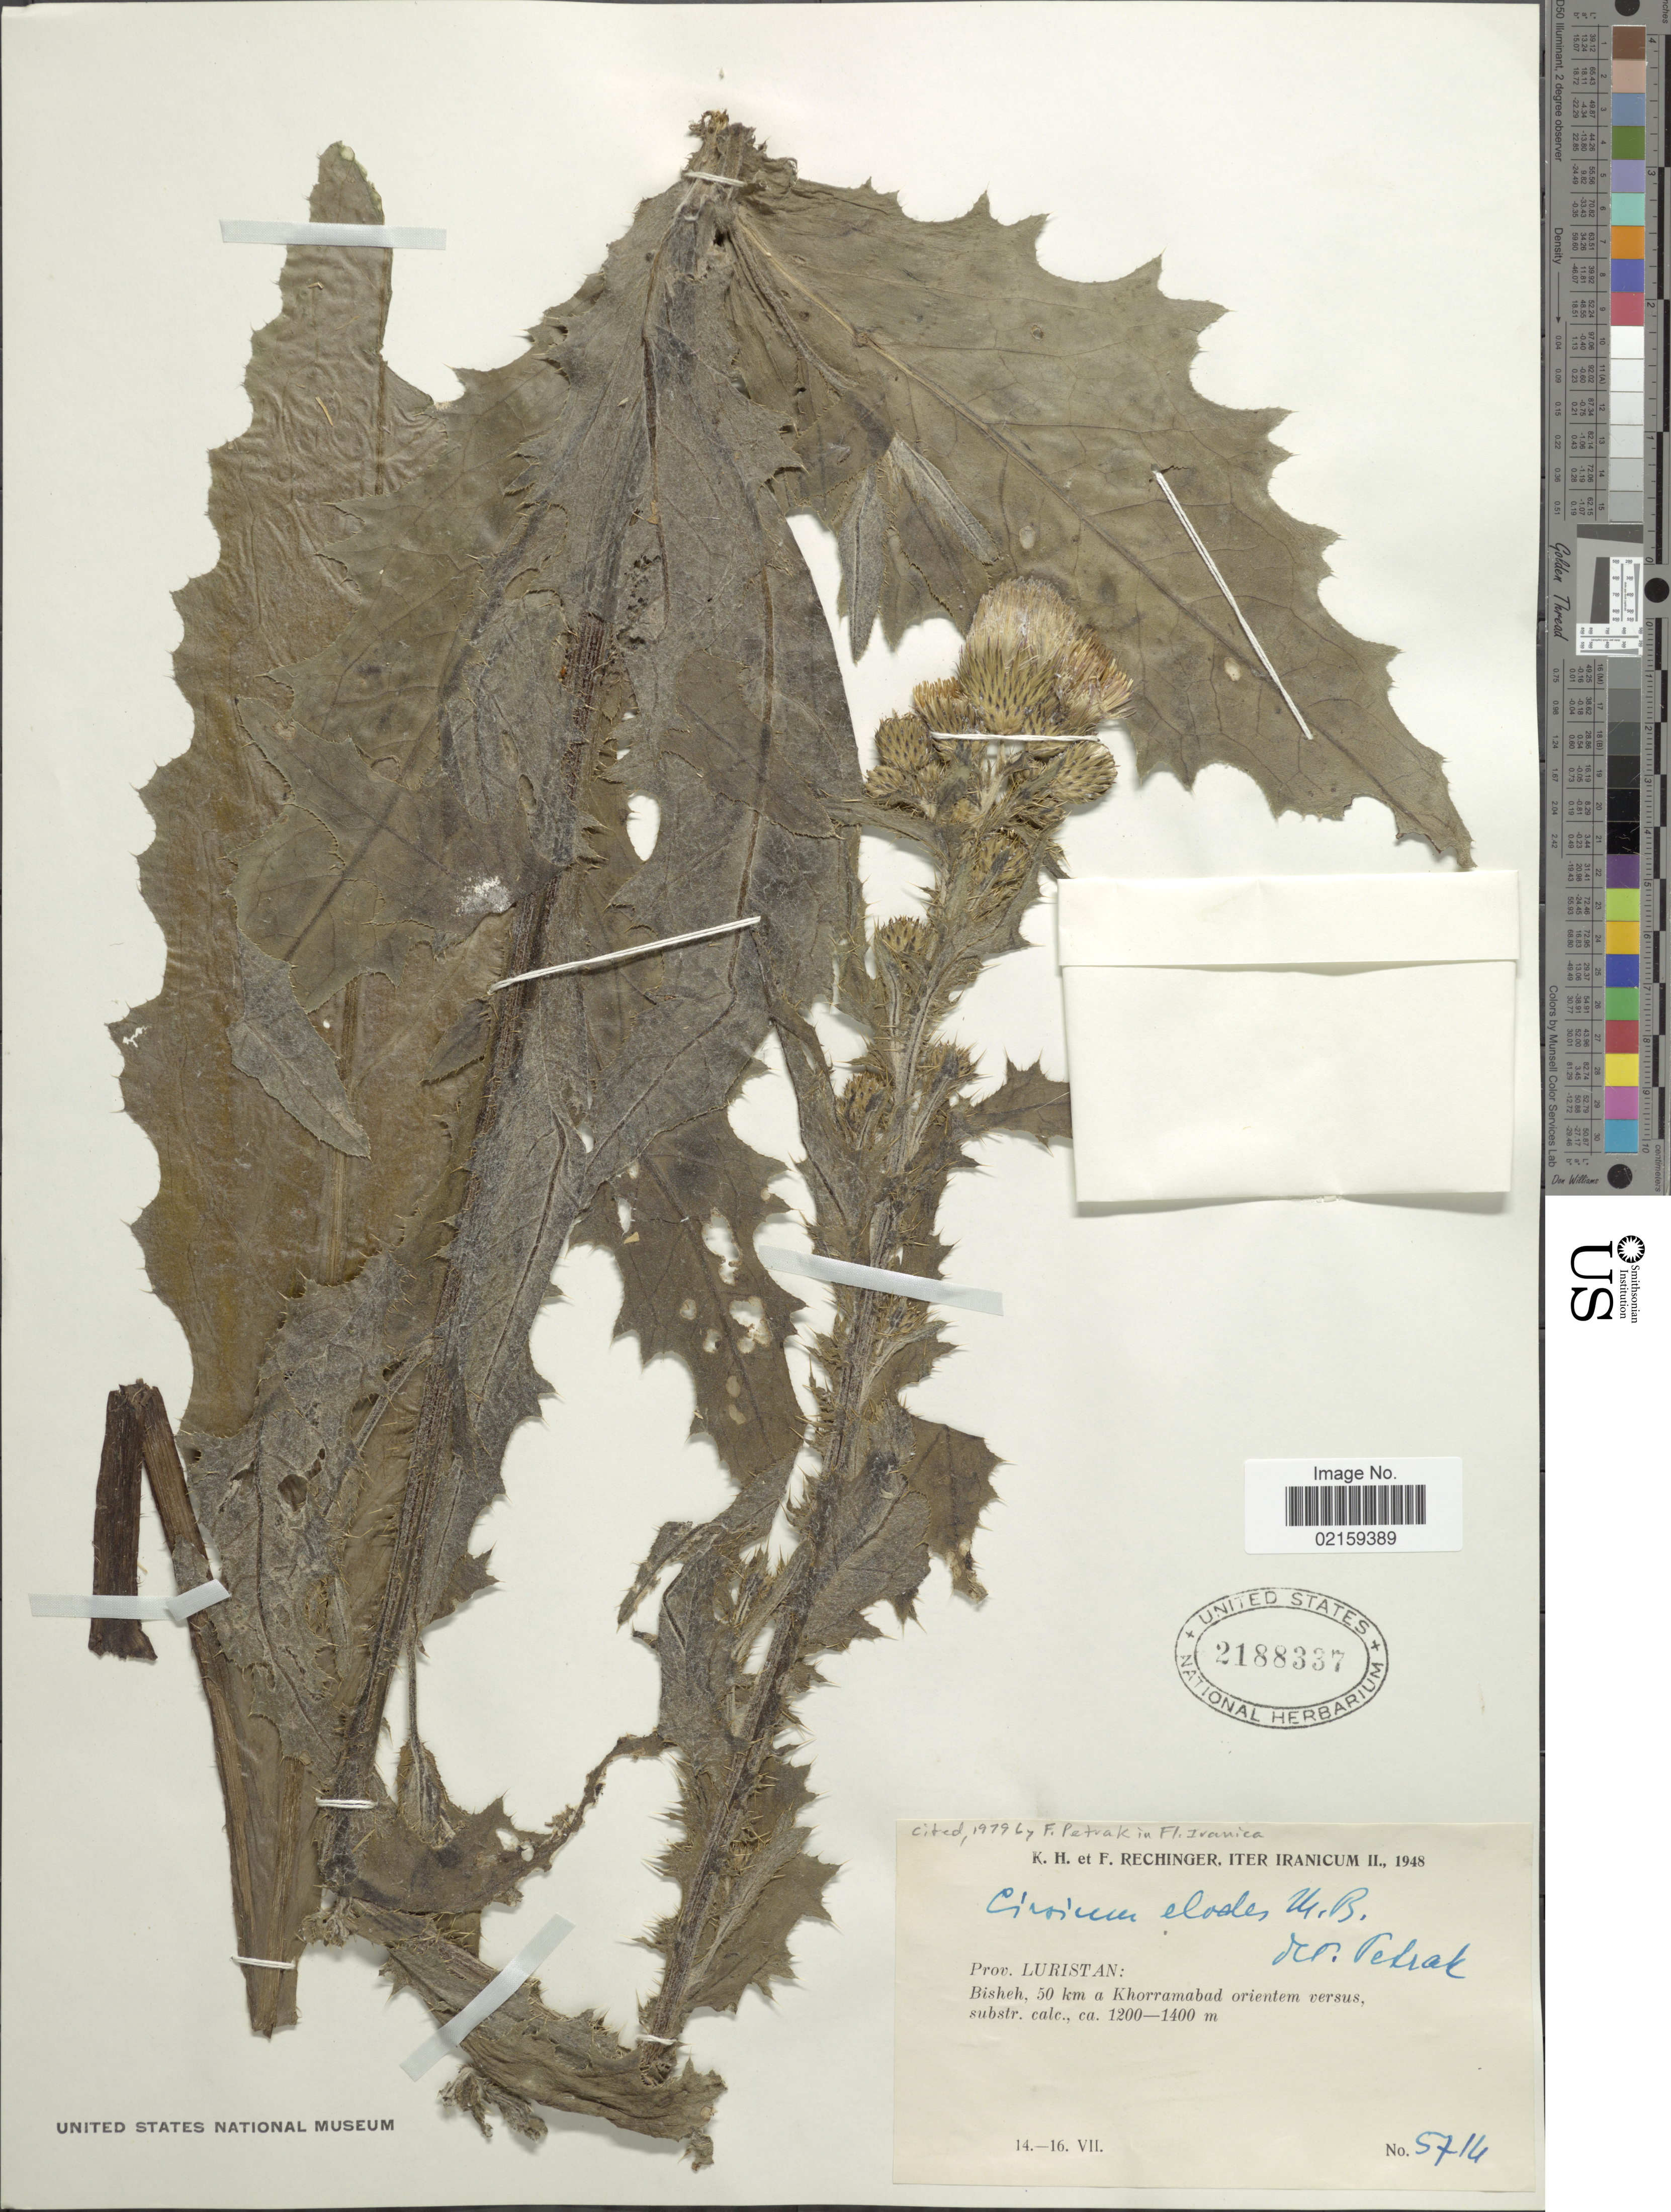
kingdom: Plantae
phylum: Tracheophyta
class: Magnoliopsida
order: Asterales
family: Asteraceae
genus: Cirsium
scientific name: Cirsium alatum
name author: (S.G. Gmel.) Bobrov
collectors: K. H. Rechinger & F. Rechinger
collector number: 5714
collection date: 1948-07-14/1948-07-16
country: Iran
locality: Prov, Kuristan. Bisheh, 50 km a Khorramabad orientem versus substr. calc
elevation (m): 1200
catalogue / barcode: US 2188337